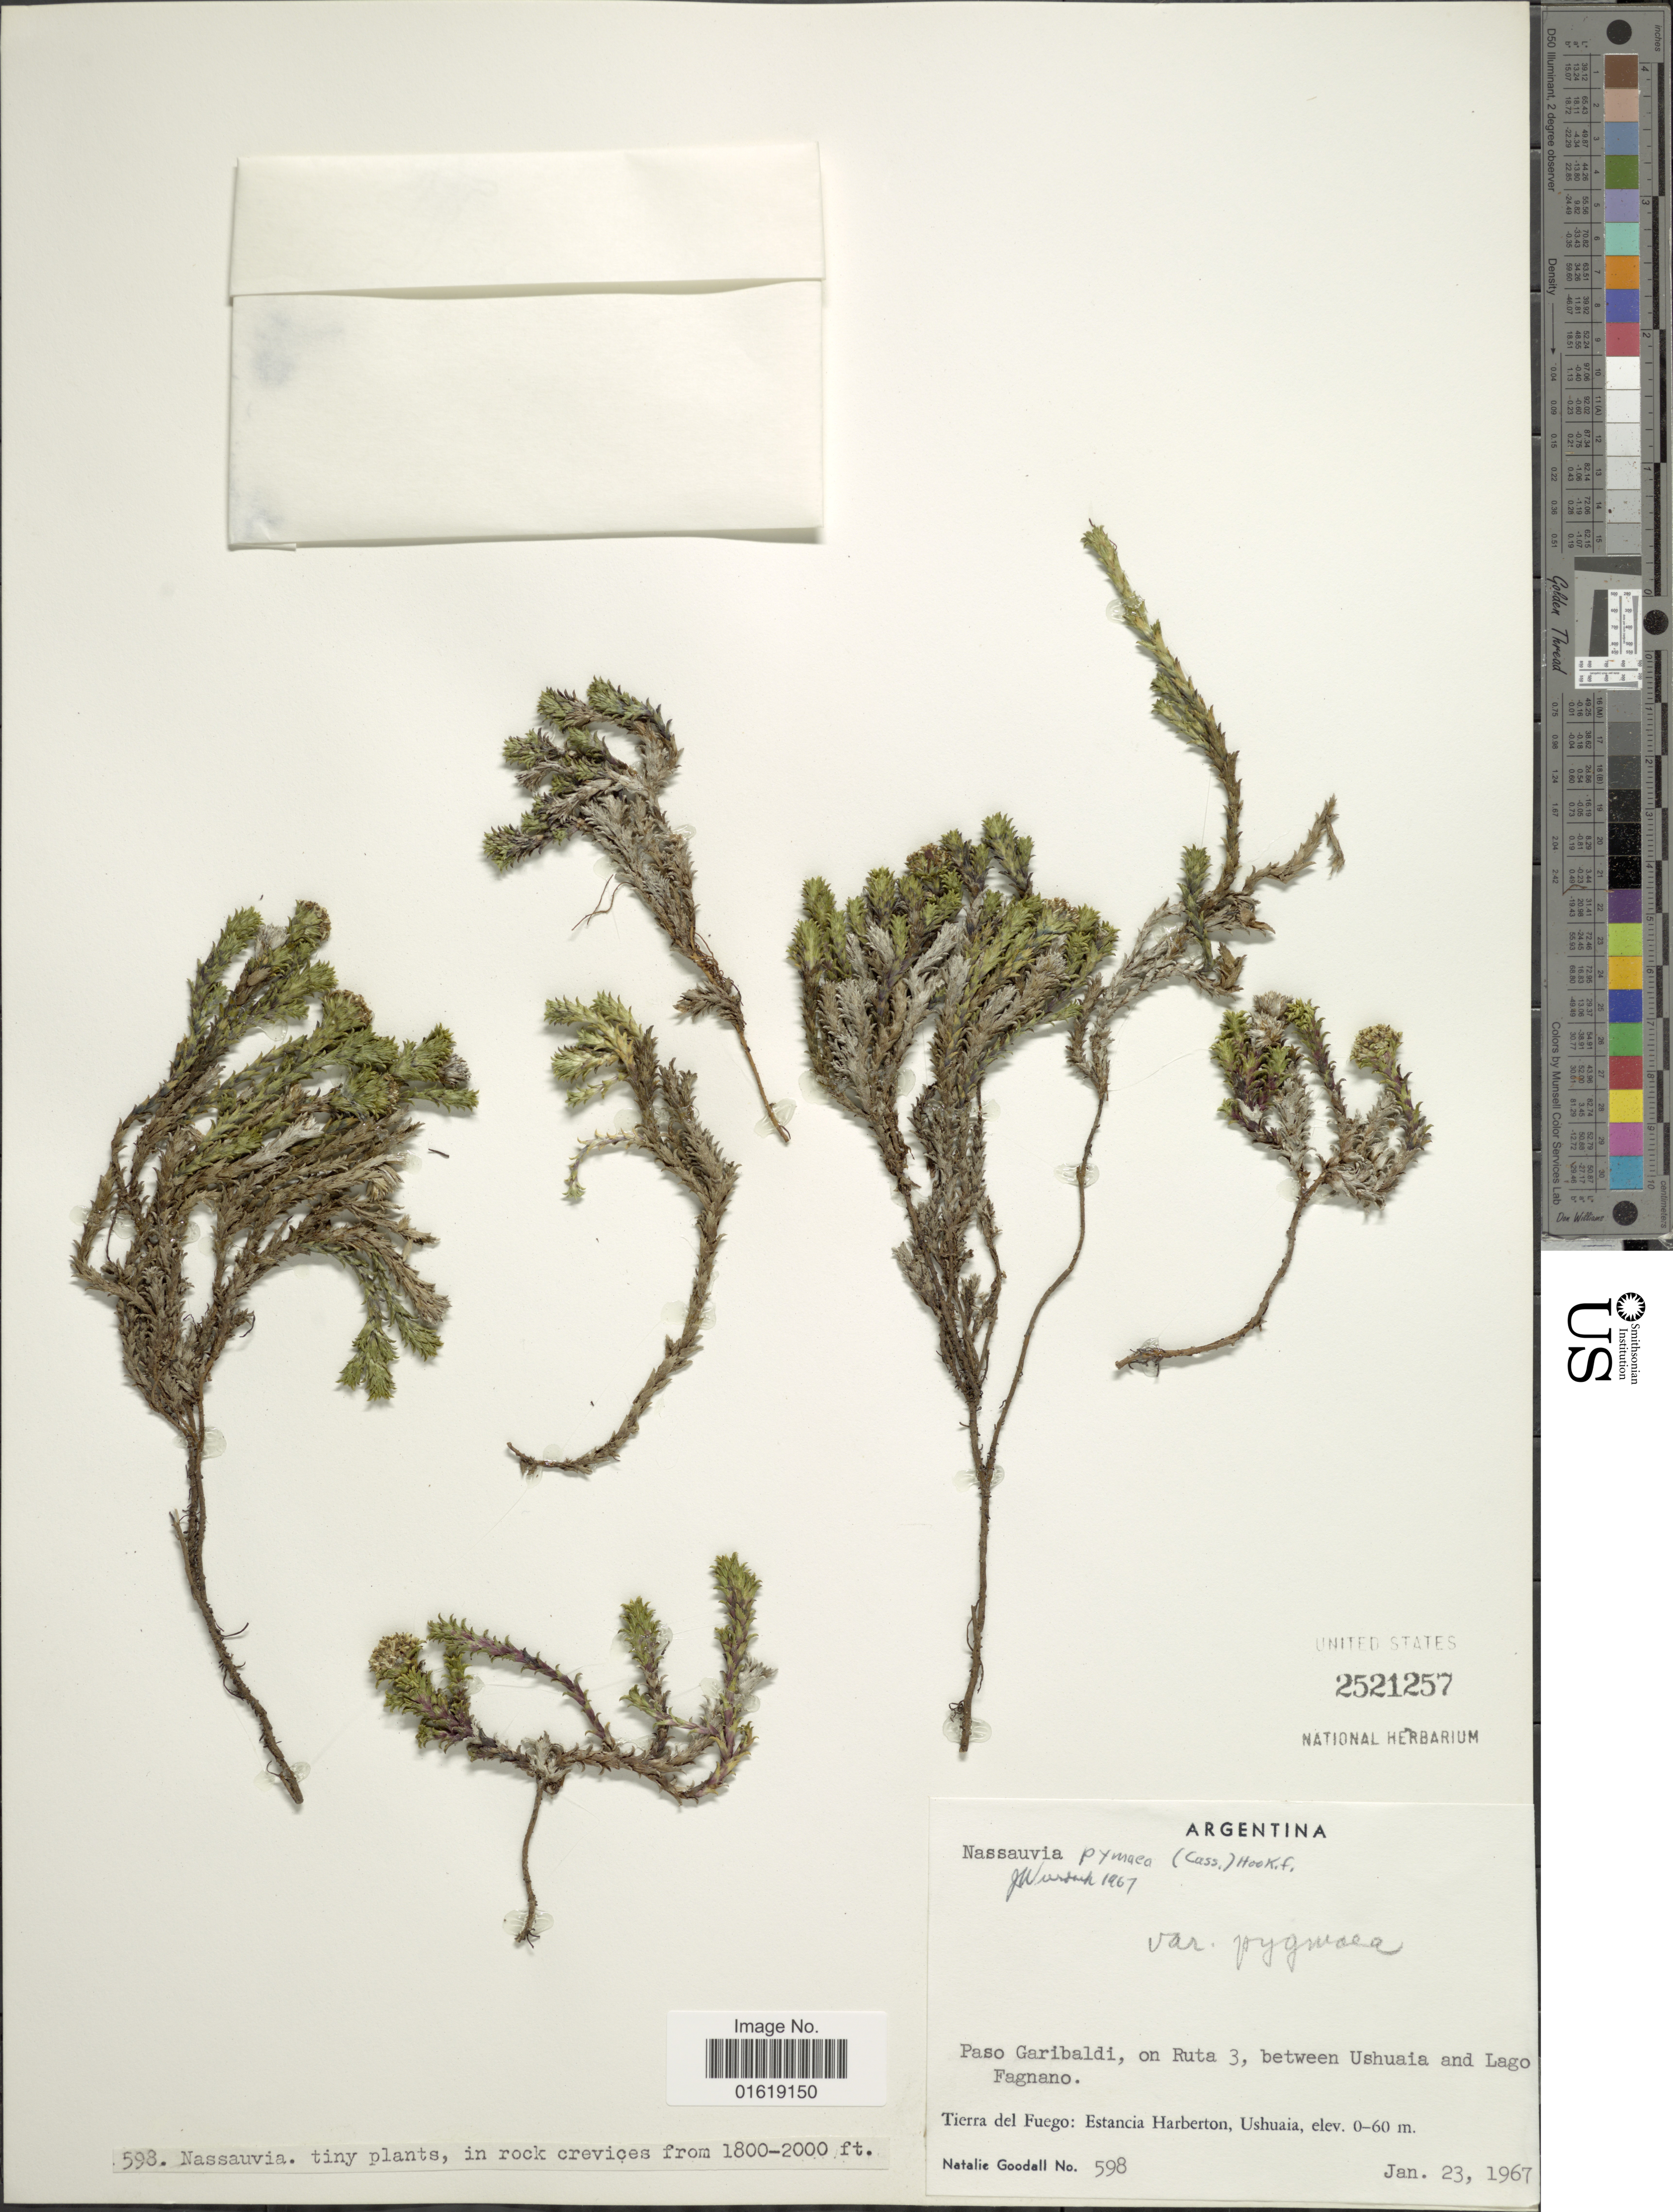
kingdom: Plantae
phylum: Tracheophyta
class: Magnoliopsida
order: Asterales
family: Asteraceae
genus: Nassauvia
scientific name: Nassauvia pygmaea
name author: (Cass.) Hook. f.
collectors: N. Goodall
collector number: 598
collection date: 1967-01-23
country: Argentina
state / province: Tierra del Fuego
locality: Paso Garibaldi, on Ruta 3, between Ushuaia and Lago Fagnano. Tierra del Fuego: estancia Harberton, Ushuaia.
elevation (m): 0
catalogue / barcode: US 2521257